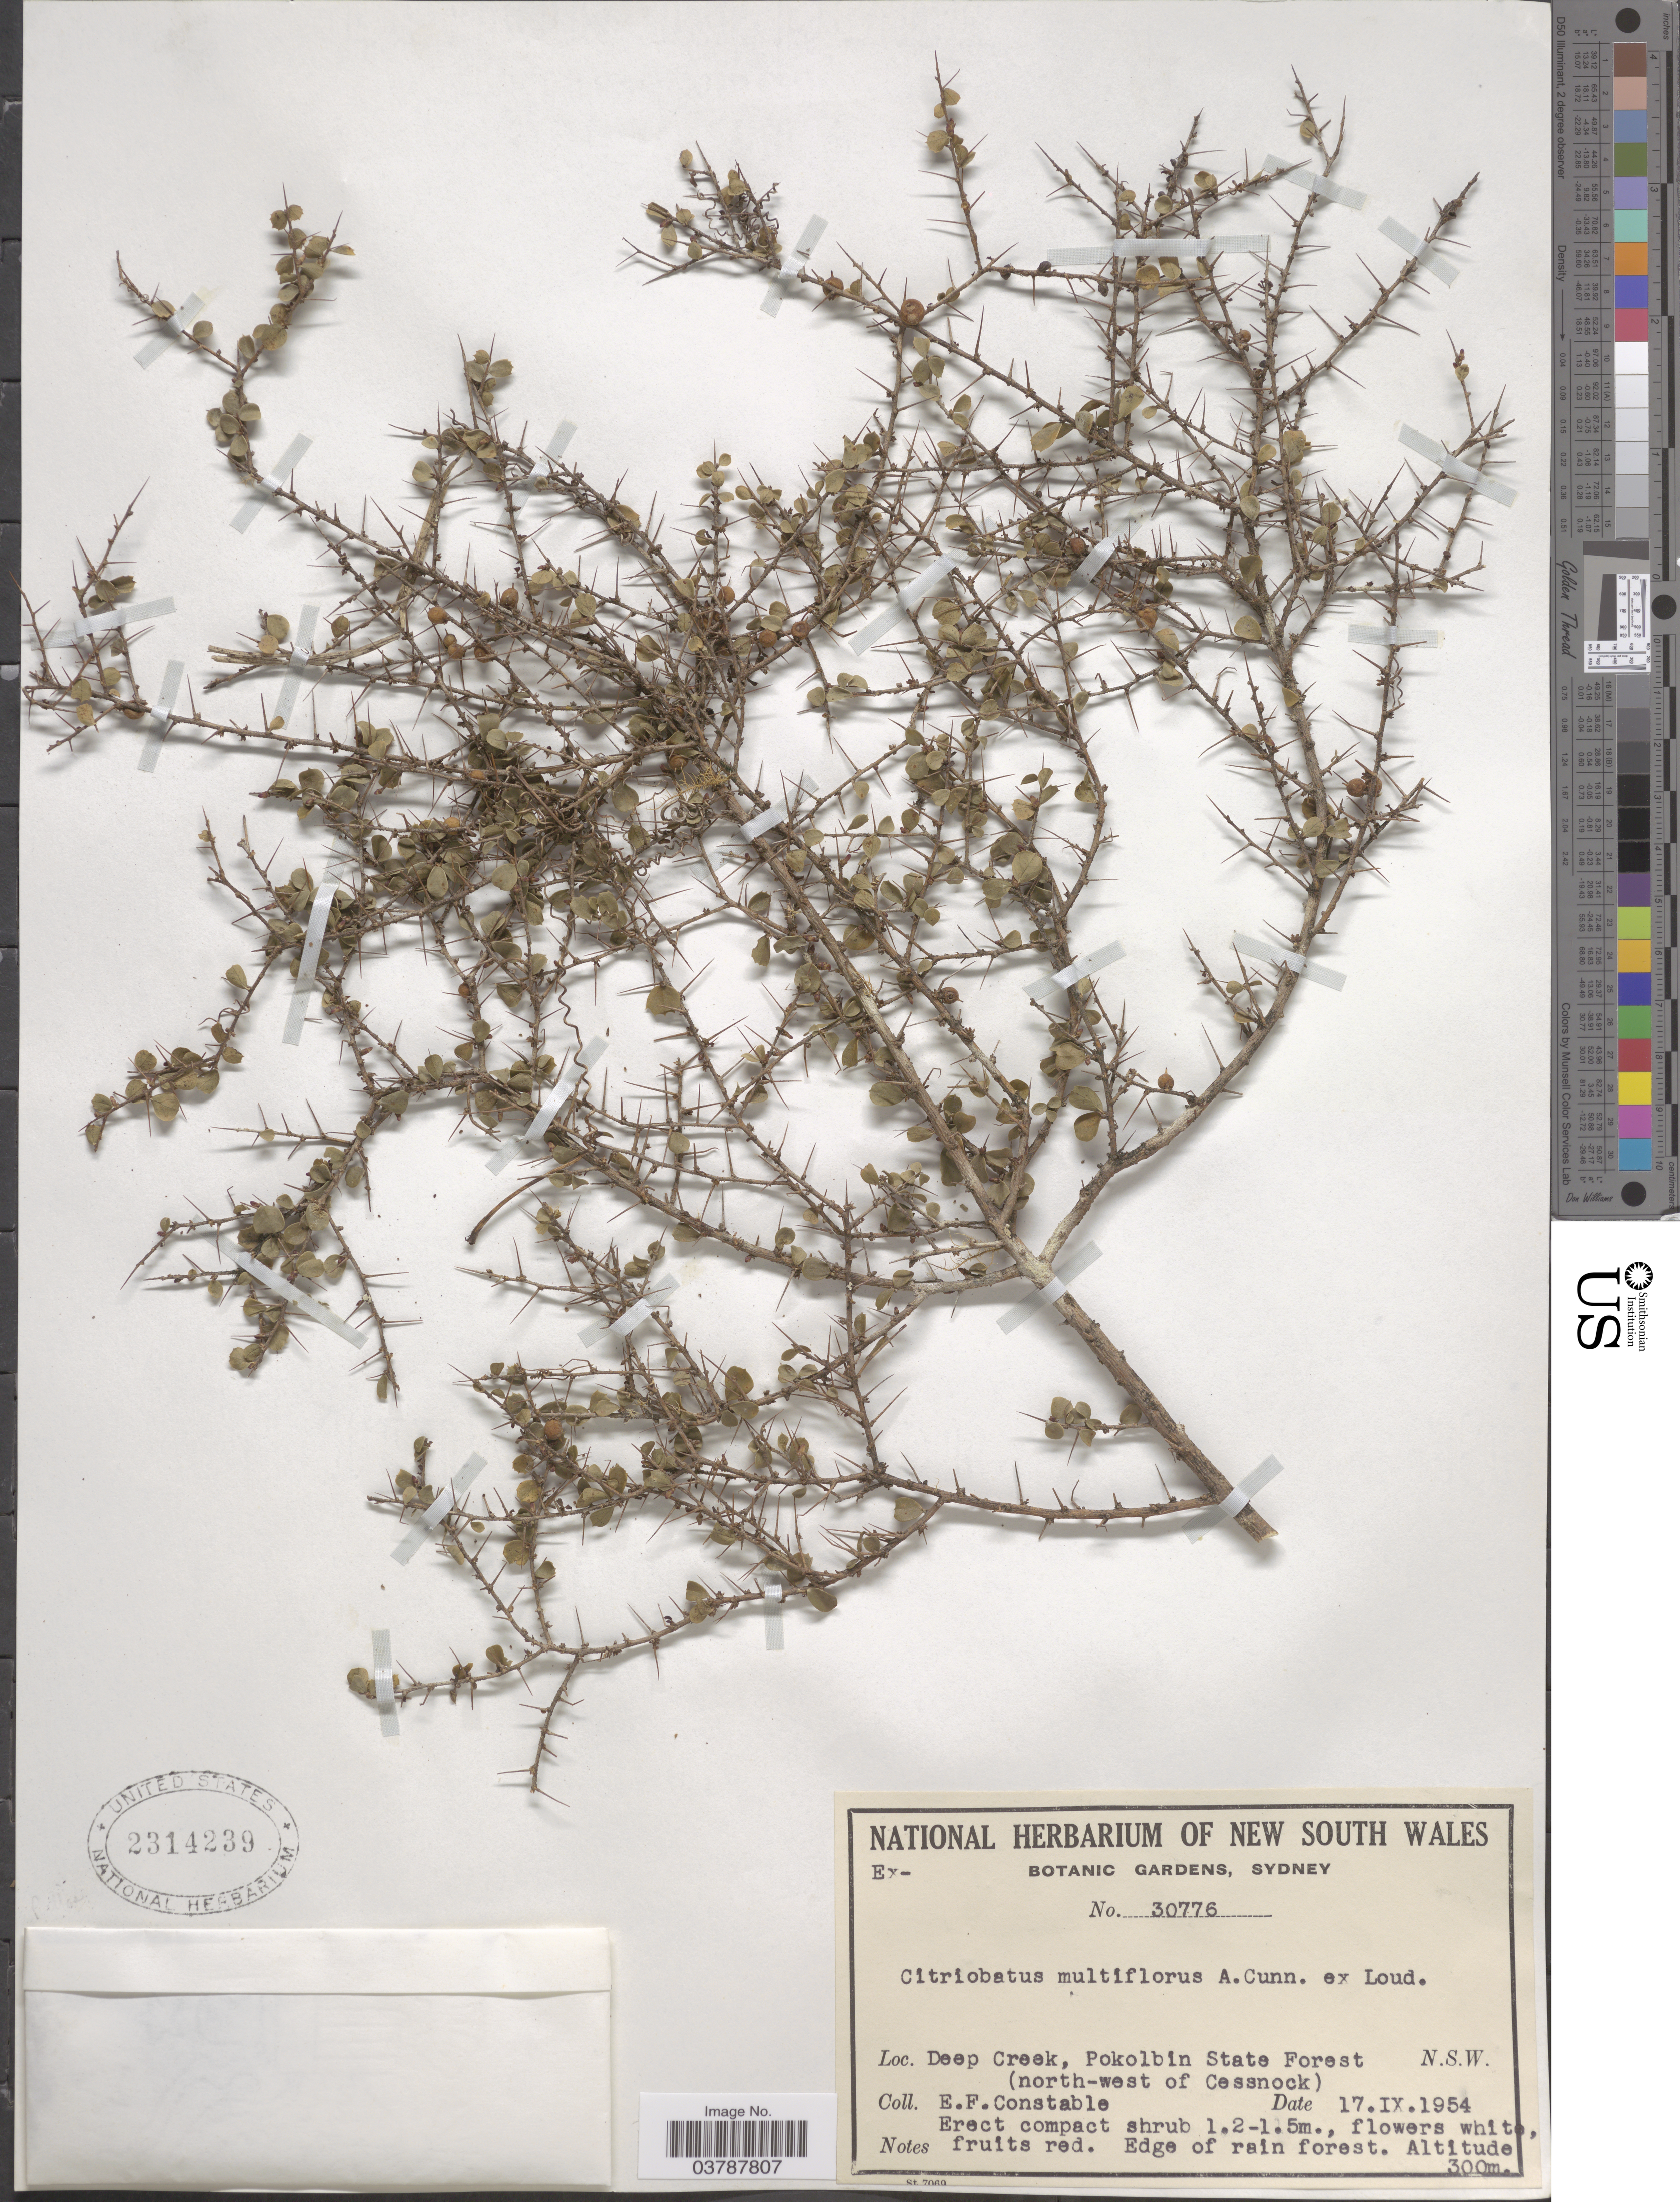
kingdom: Plantae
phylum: Tracheophyta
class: Magnoliopsida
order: Apiales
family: Pittosporaceae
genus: Pittosporum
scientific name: Pittosporum multiflorum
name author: (A. Cunn. ex Benth.) L.W. Cayzer et al.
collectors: E. F. Constable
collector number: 30776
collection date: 1954-09-17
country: Australia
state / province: New South Wales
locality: Deep Creek, Pokolbin State Forest (north-west of Cessnock).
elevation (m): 300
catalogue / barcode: US 2314239